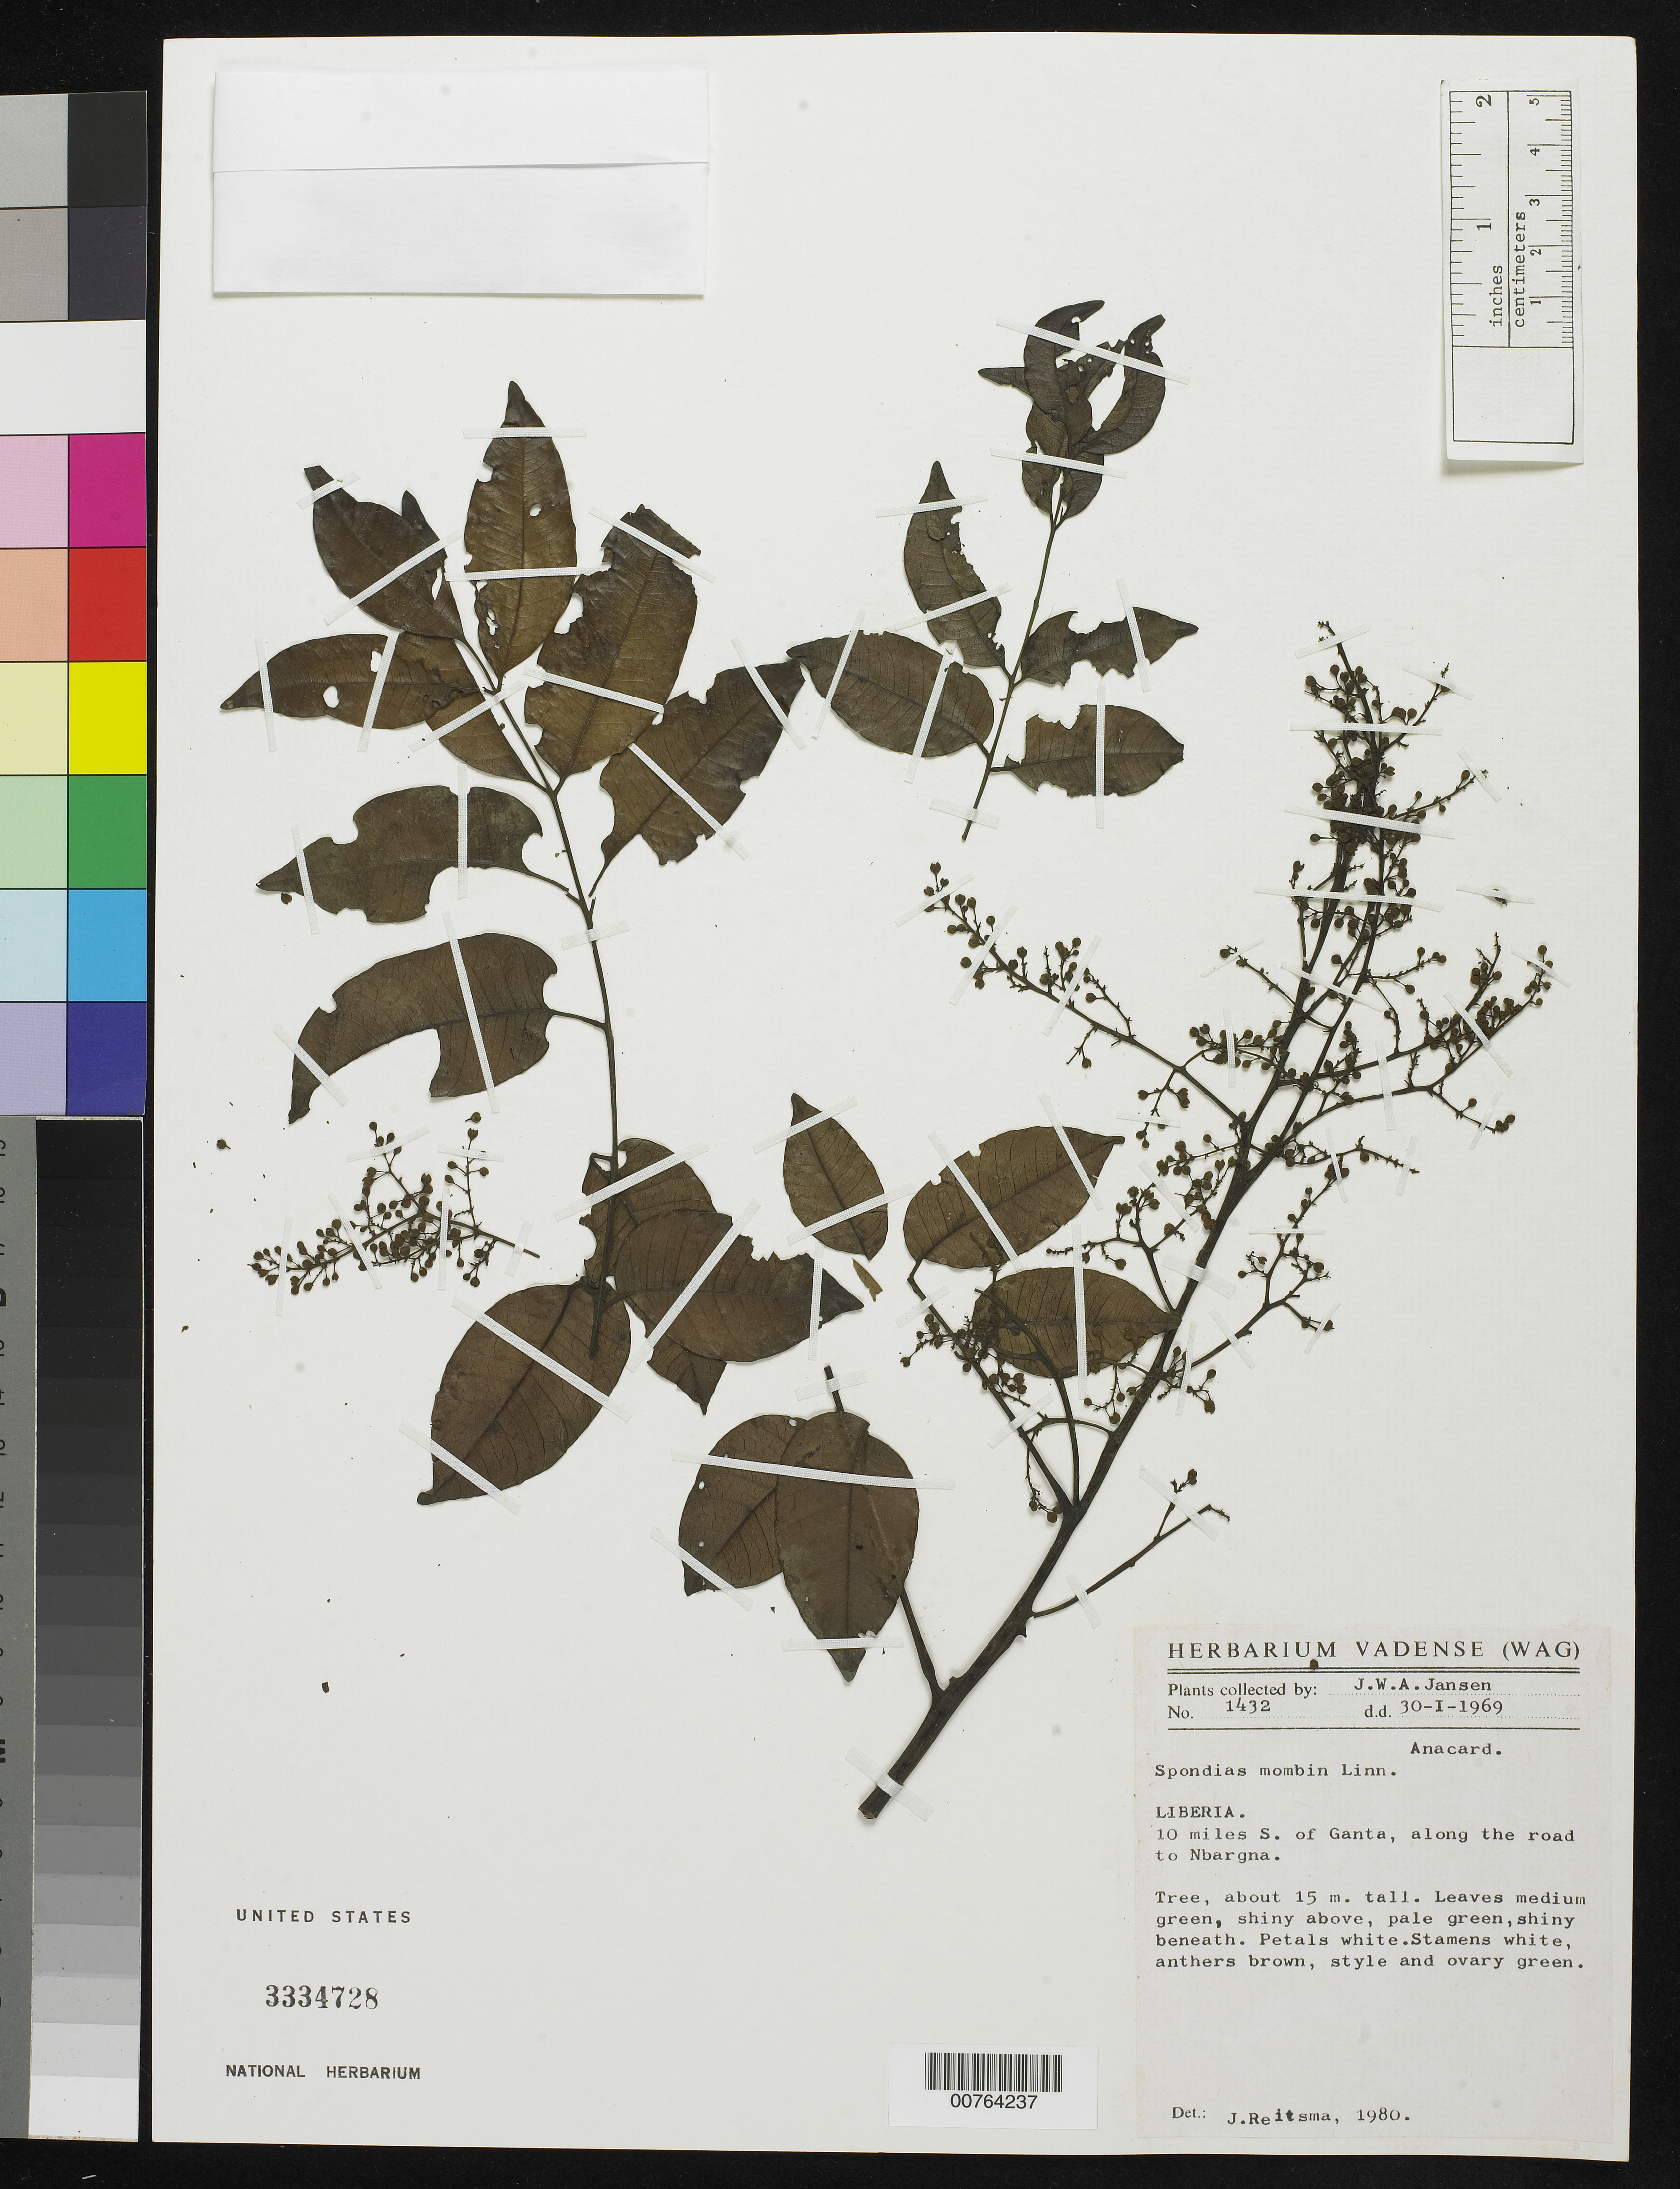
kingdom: Plantae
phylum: Tracheophyta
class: Magnoliopsida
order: Sapindales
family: Anacardiaceae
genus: Spondias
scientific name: Spondias mombin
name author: L.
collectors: J. Reitsma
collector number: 1432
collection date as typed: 30 Jan 1969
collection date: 1969-01-30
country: Liberia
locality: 10 miles S of Ganta, along the road to Nbargna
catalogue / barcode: US 3334728